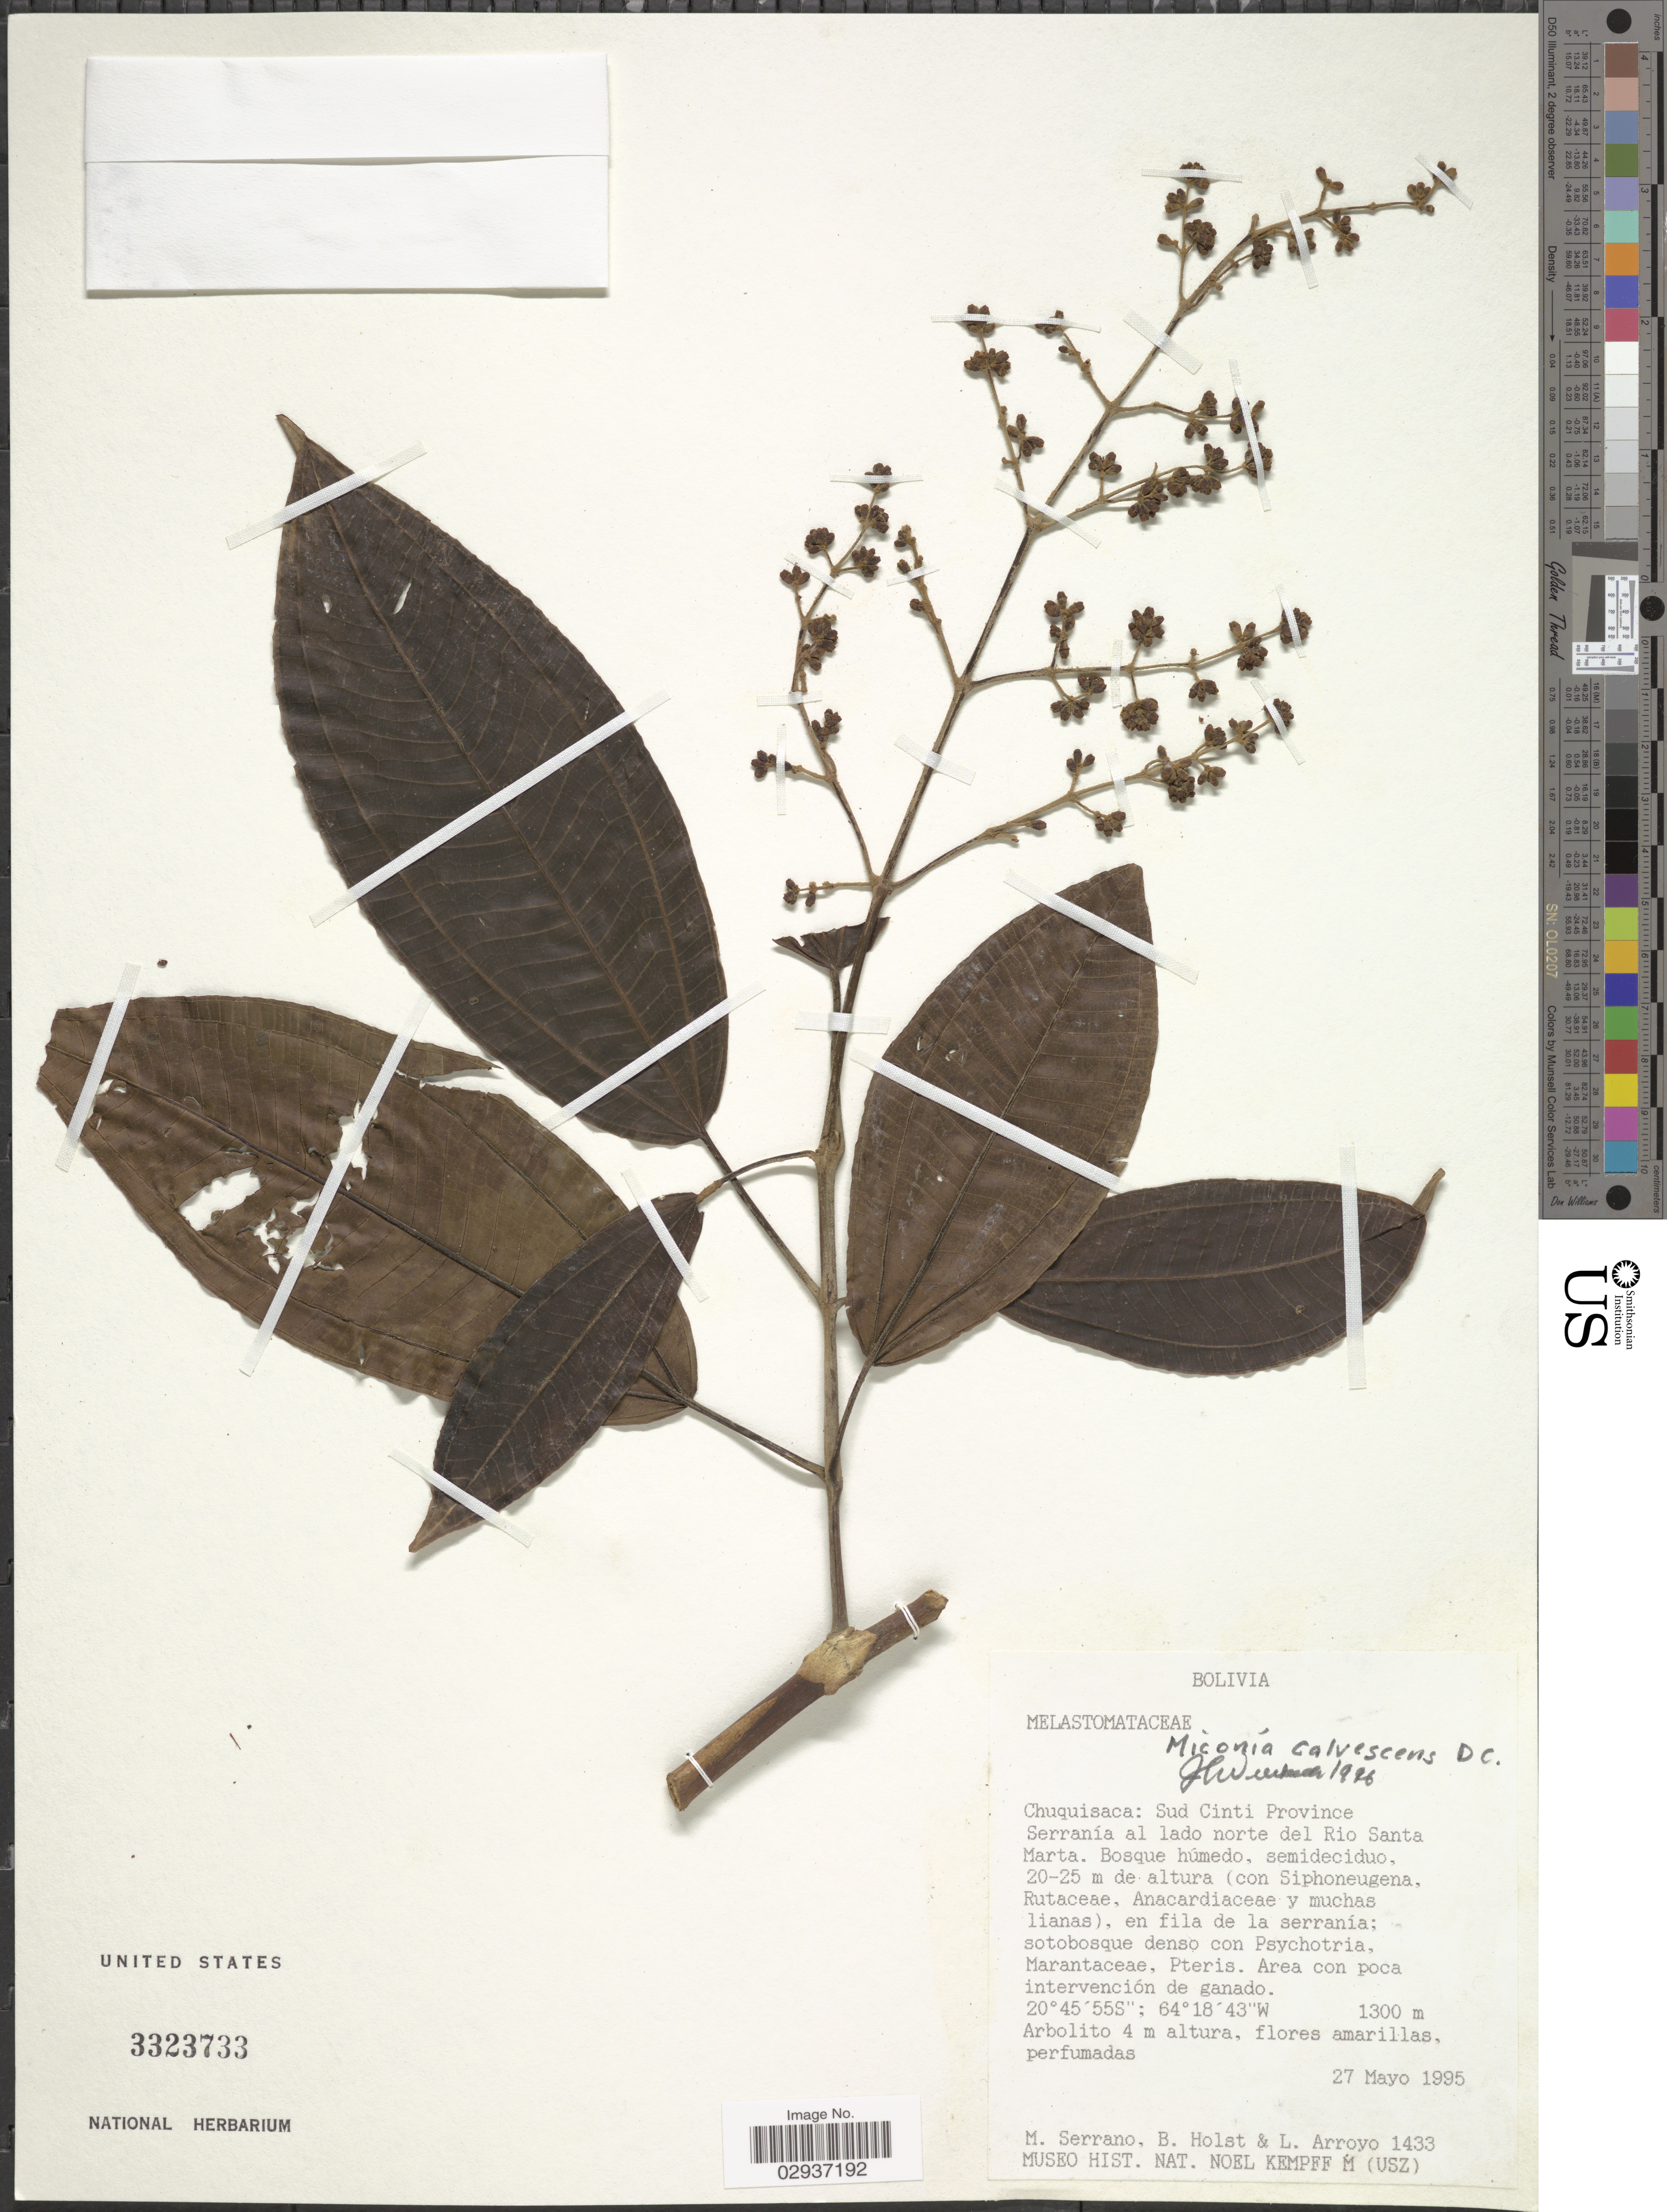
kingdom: Plantae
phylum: Tracheophyta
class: Magnoliopsida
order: Myrtales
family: Melastomataceae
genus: Miconia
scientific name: Miconia calvescens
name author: DC.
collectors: M. Serrano, B. Holst & L. Arroyo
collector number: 1433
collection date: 1995-05-27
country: Bolivia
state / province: Chuquisaca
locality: Chuquisaca: Sud Cinti Province. Serranía al lado norte del Rio Santa Marta.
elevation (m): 1300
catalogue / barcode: US 3323733